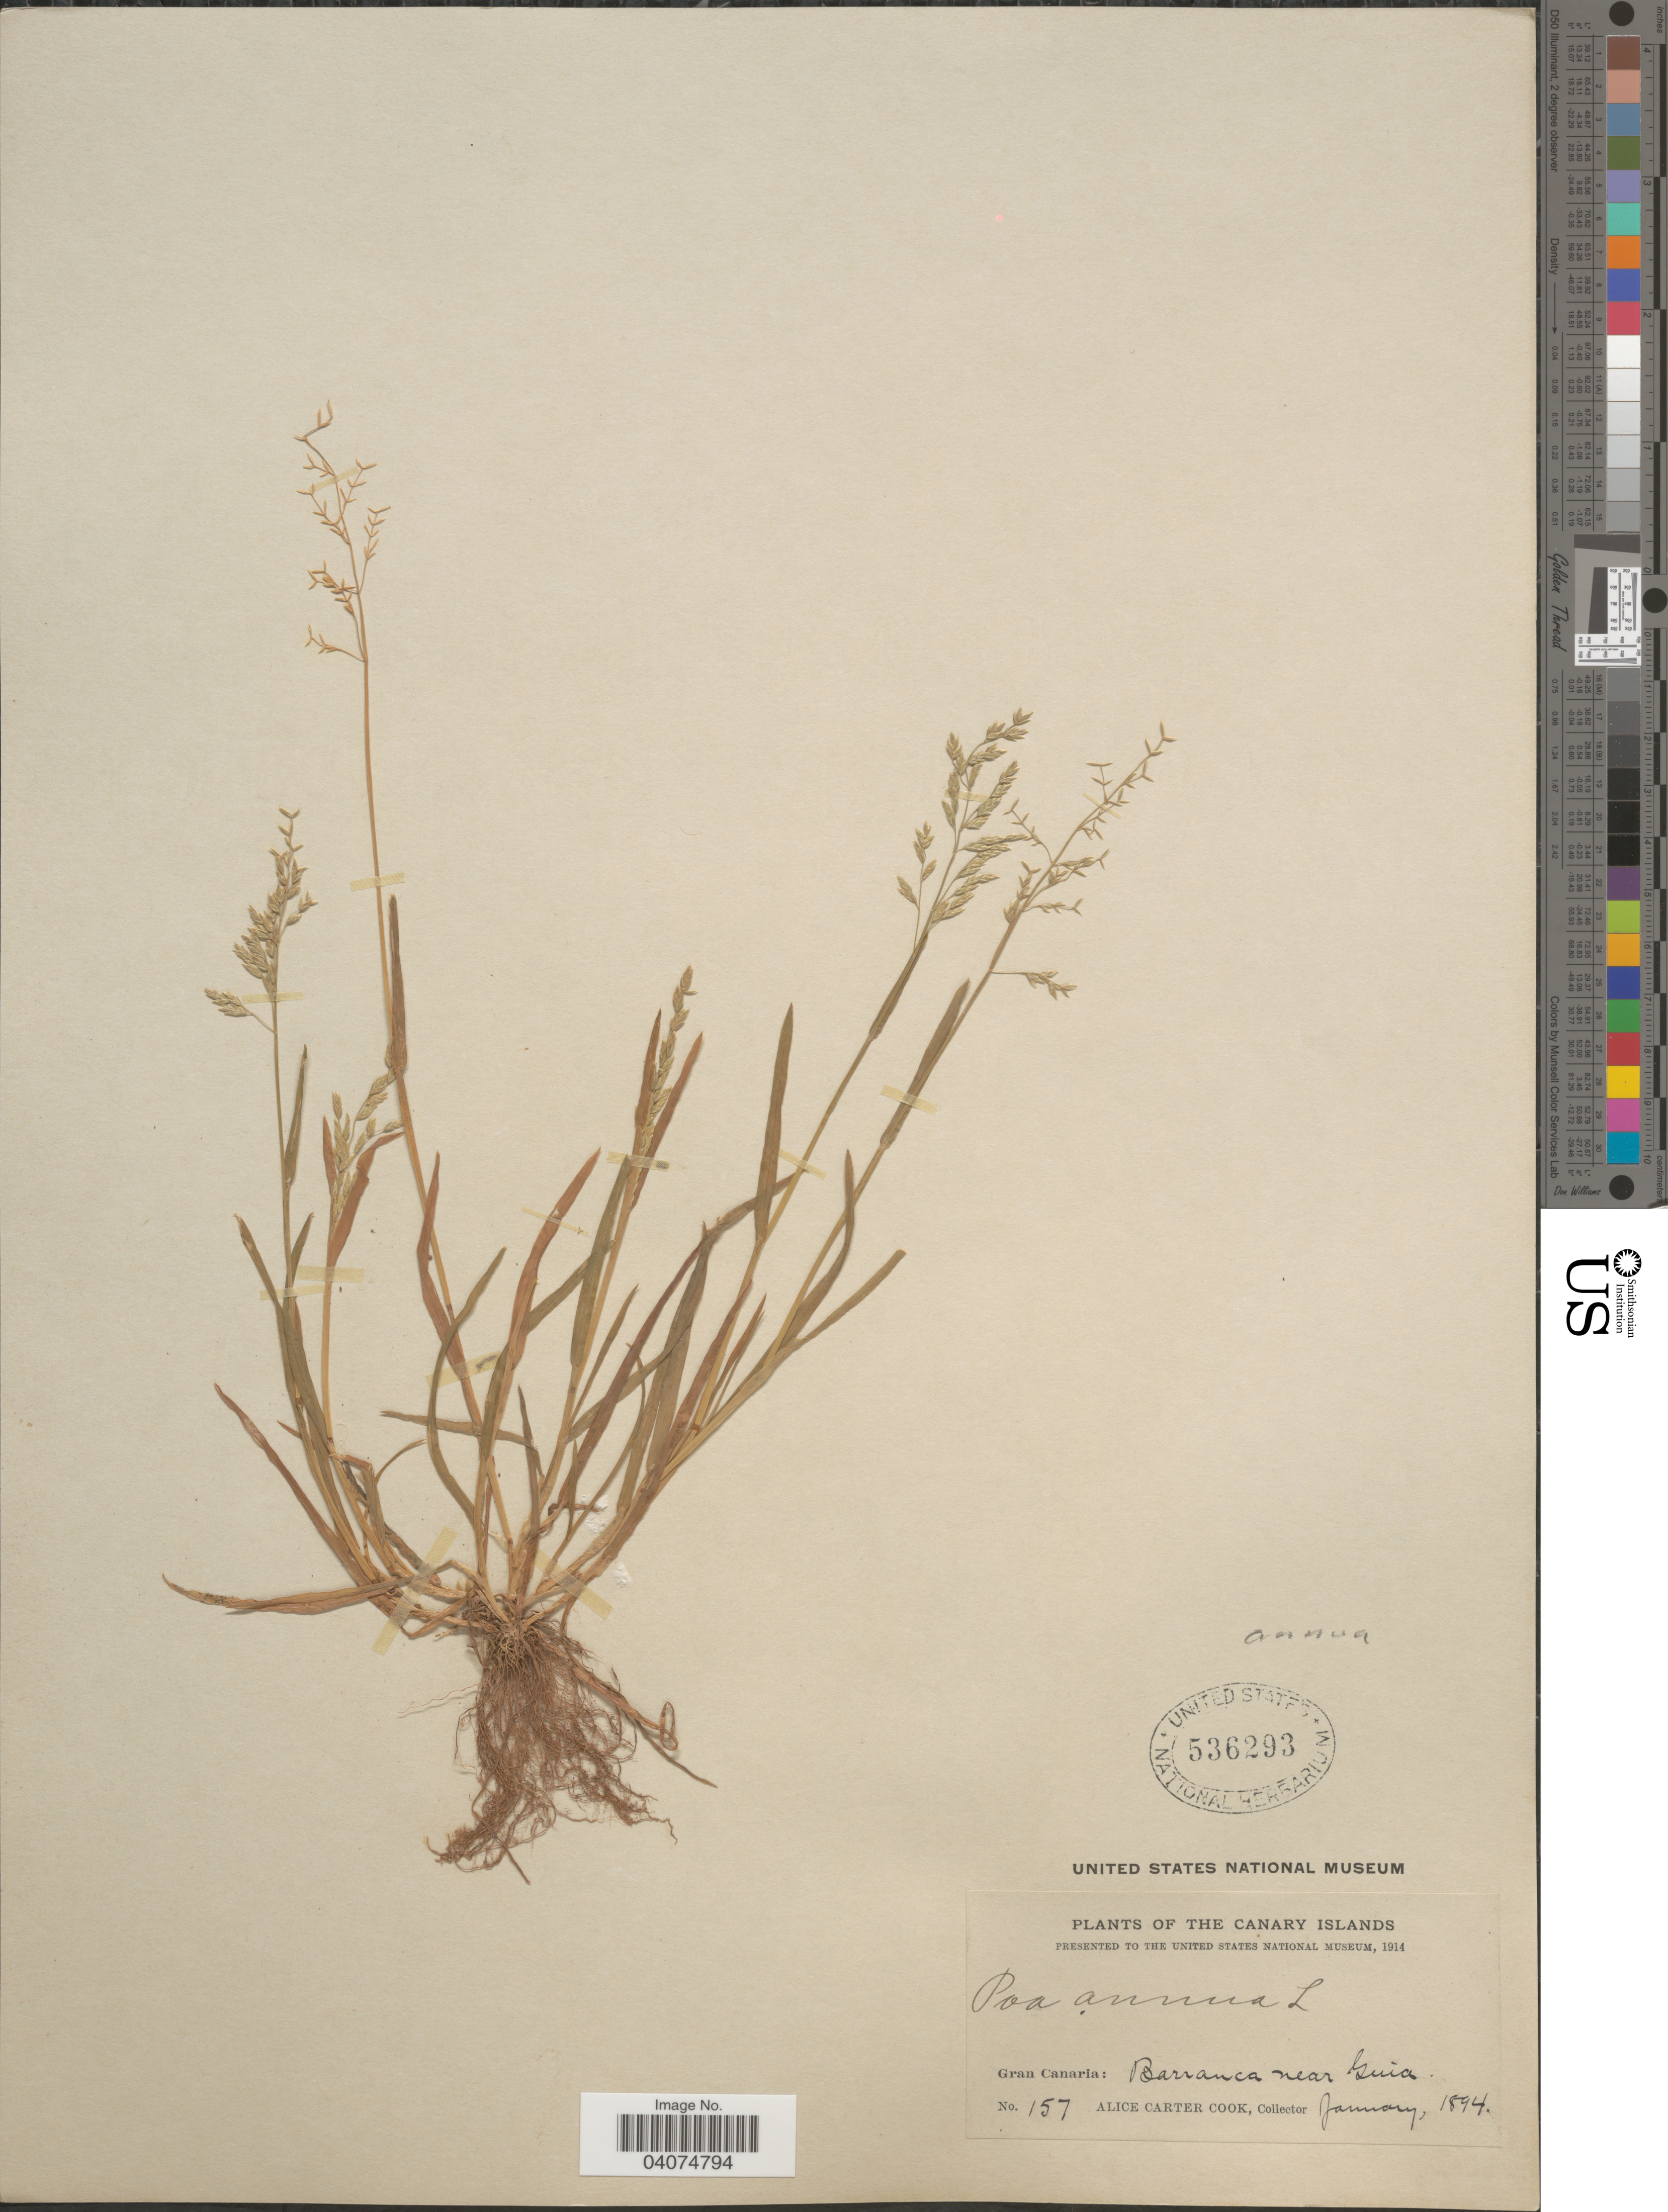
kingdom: Plantae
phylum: Tracheophyta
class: Liliopsida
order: Poales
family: Poaceae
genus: Poa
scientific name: Poa annua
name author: L.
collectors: Alice C. Cook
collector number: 157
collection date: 1894-01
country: Spain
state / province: Canarias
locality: The Canary Islands. Gran Canaria: Barranca near Guia.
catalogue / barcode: US 536293